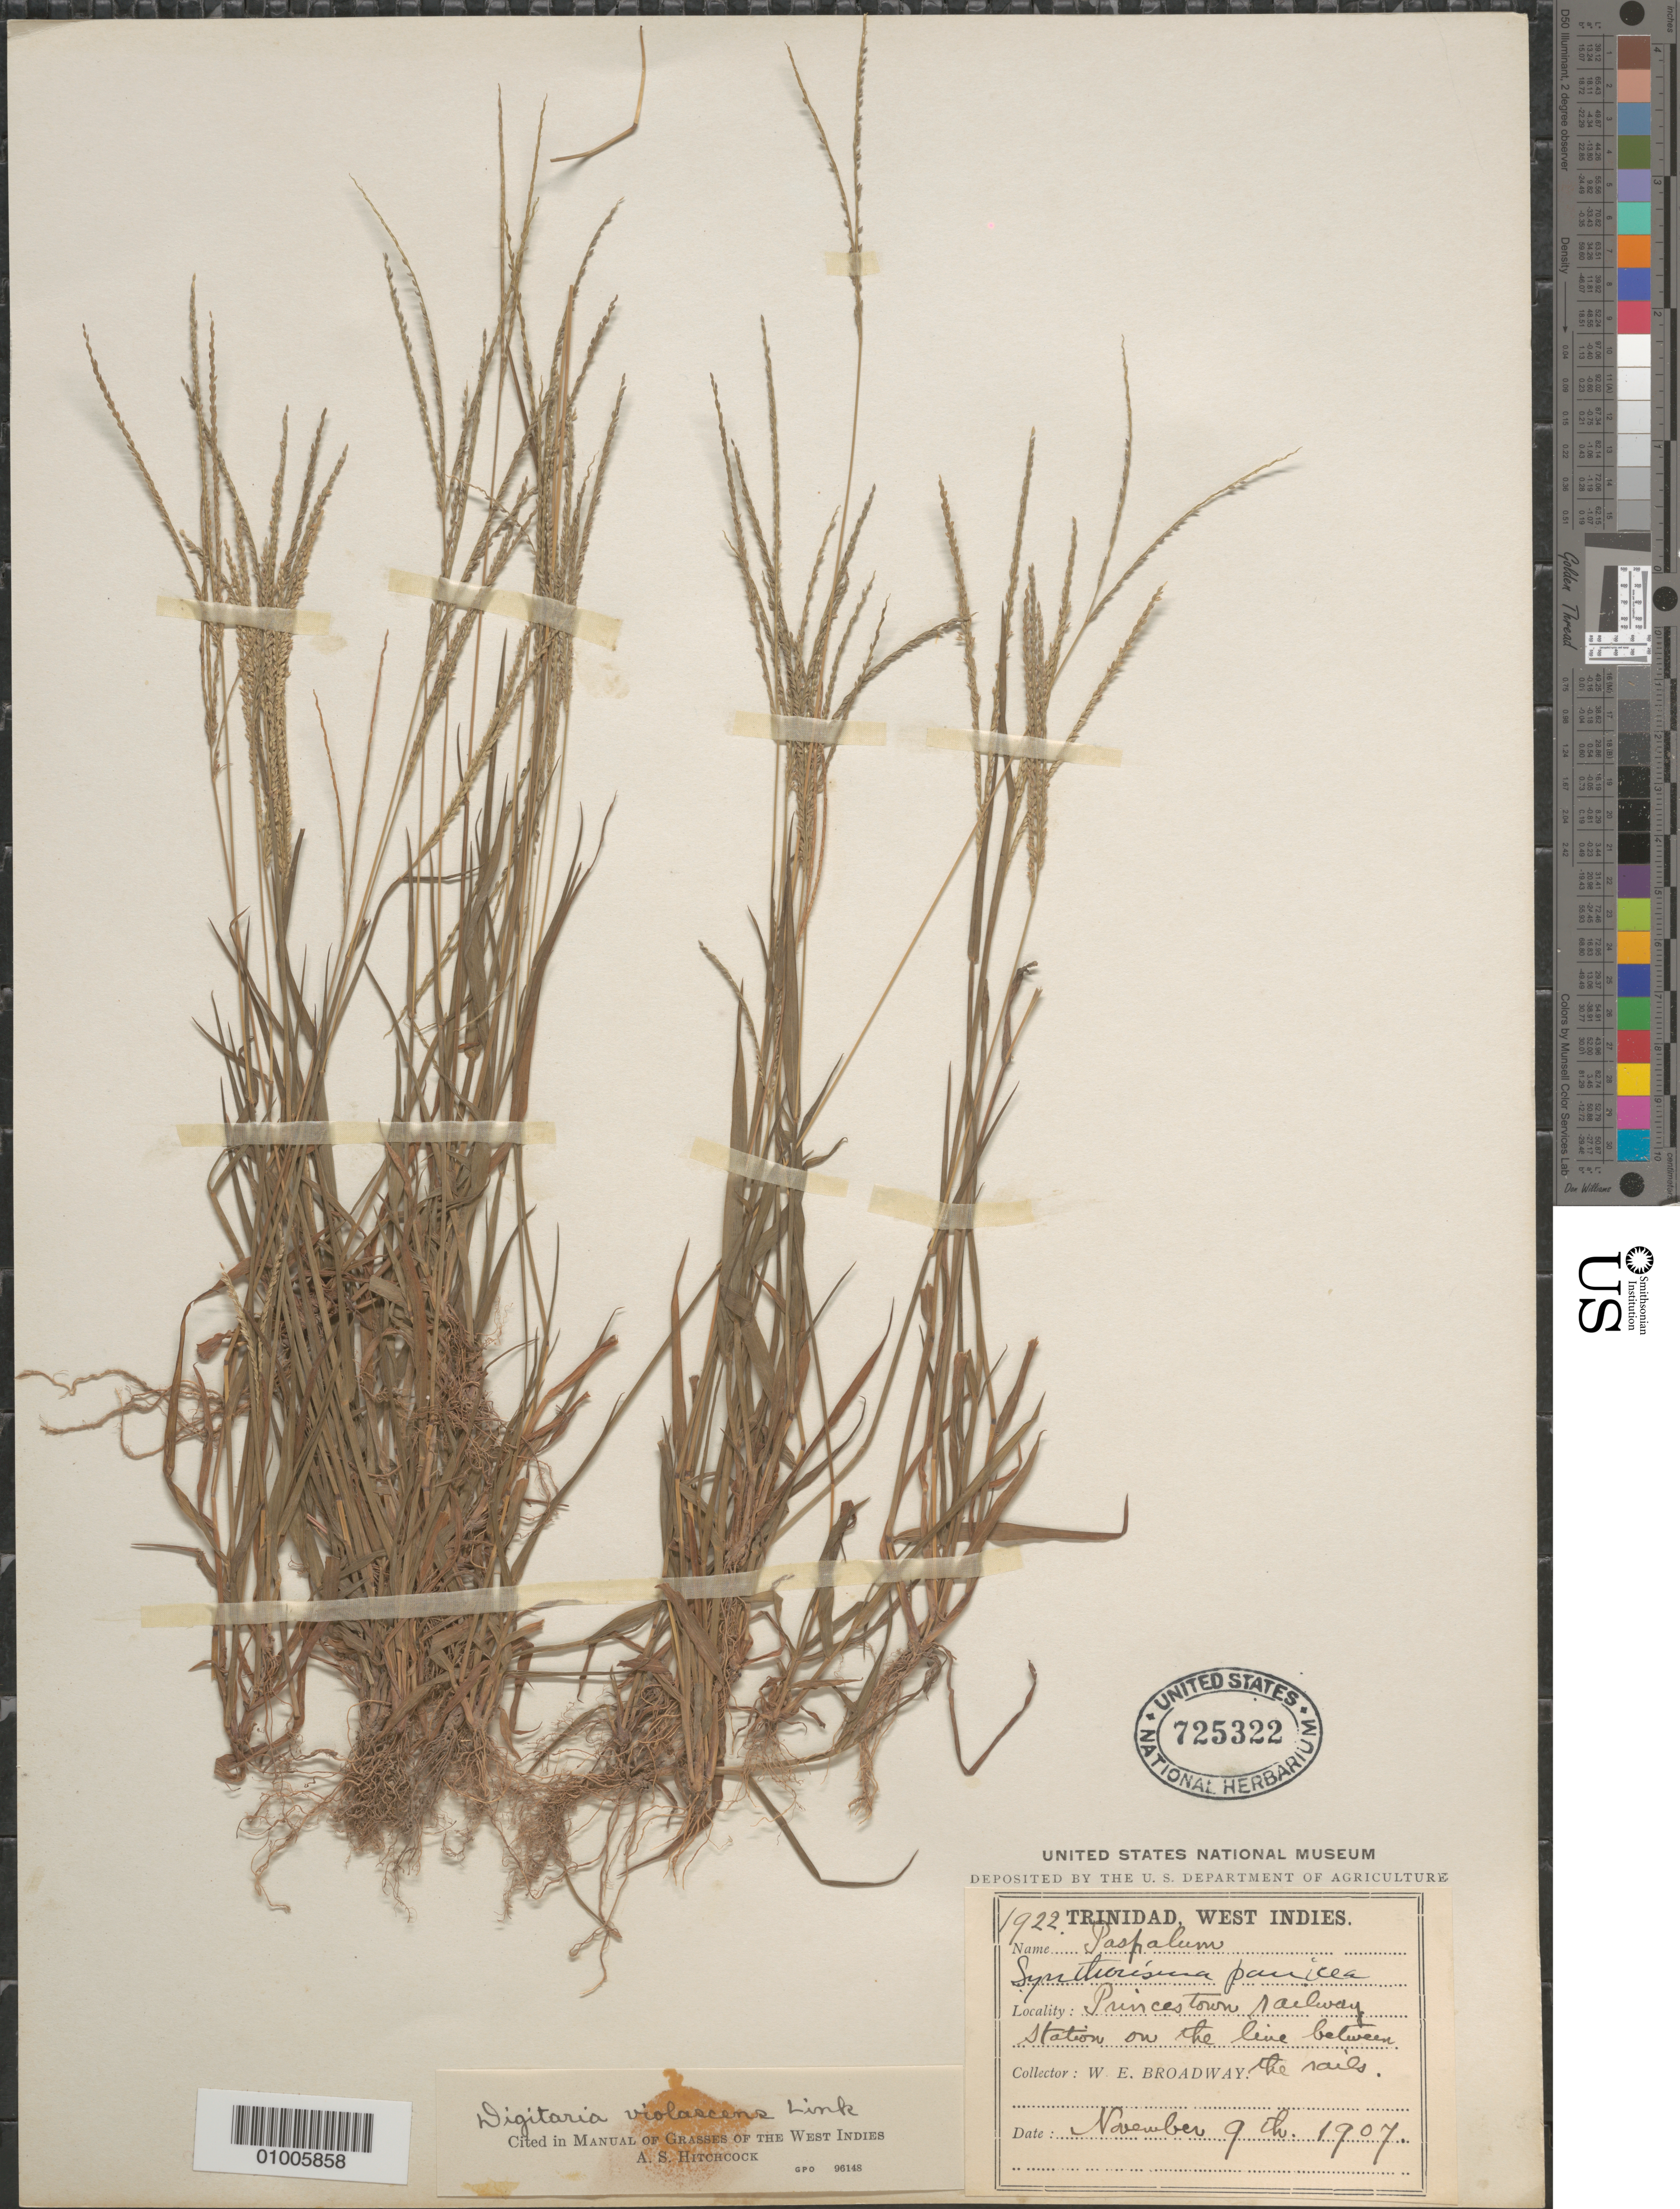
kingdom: Plantae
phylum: Tracheophyta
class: Liliopsida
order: Poales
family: Poaceae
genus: Digitaria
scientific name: Digitaria violascens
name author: Link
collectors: W. E. Broadway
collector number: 1922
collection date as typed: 09 Nov 1907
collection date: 1907-11-09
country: Trinidad and Tobago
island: Trinidad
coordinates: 0 N, 0 E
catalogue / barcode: US 725322